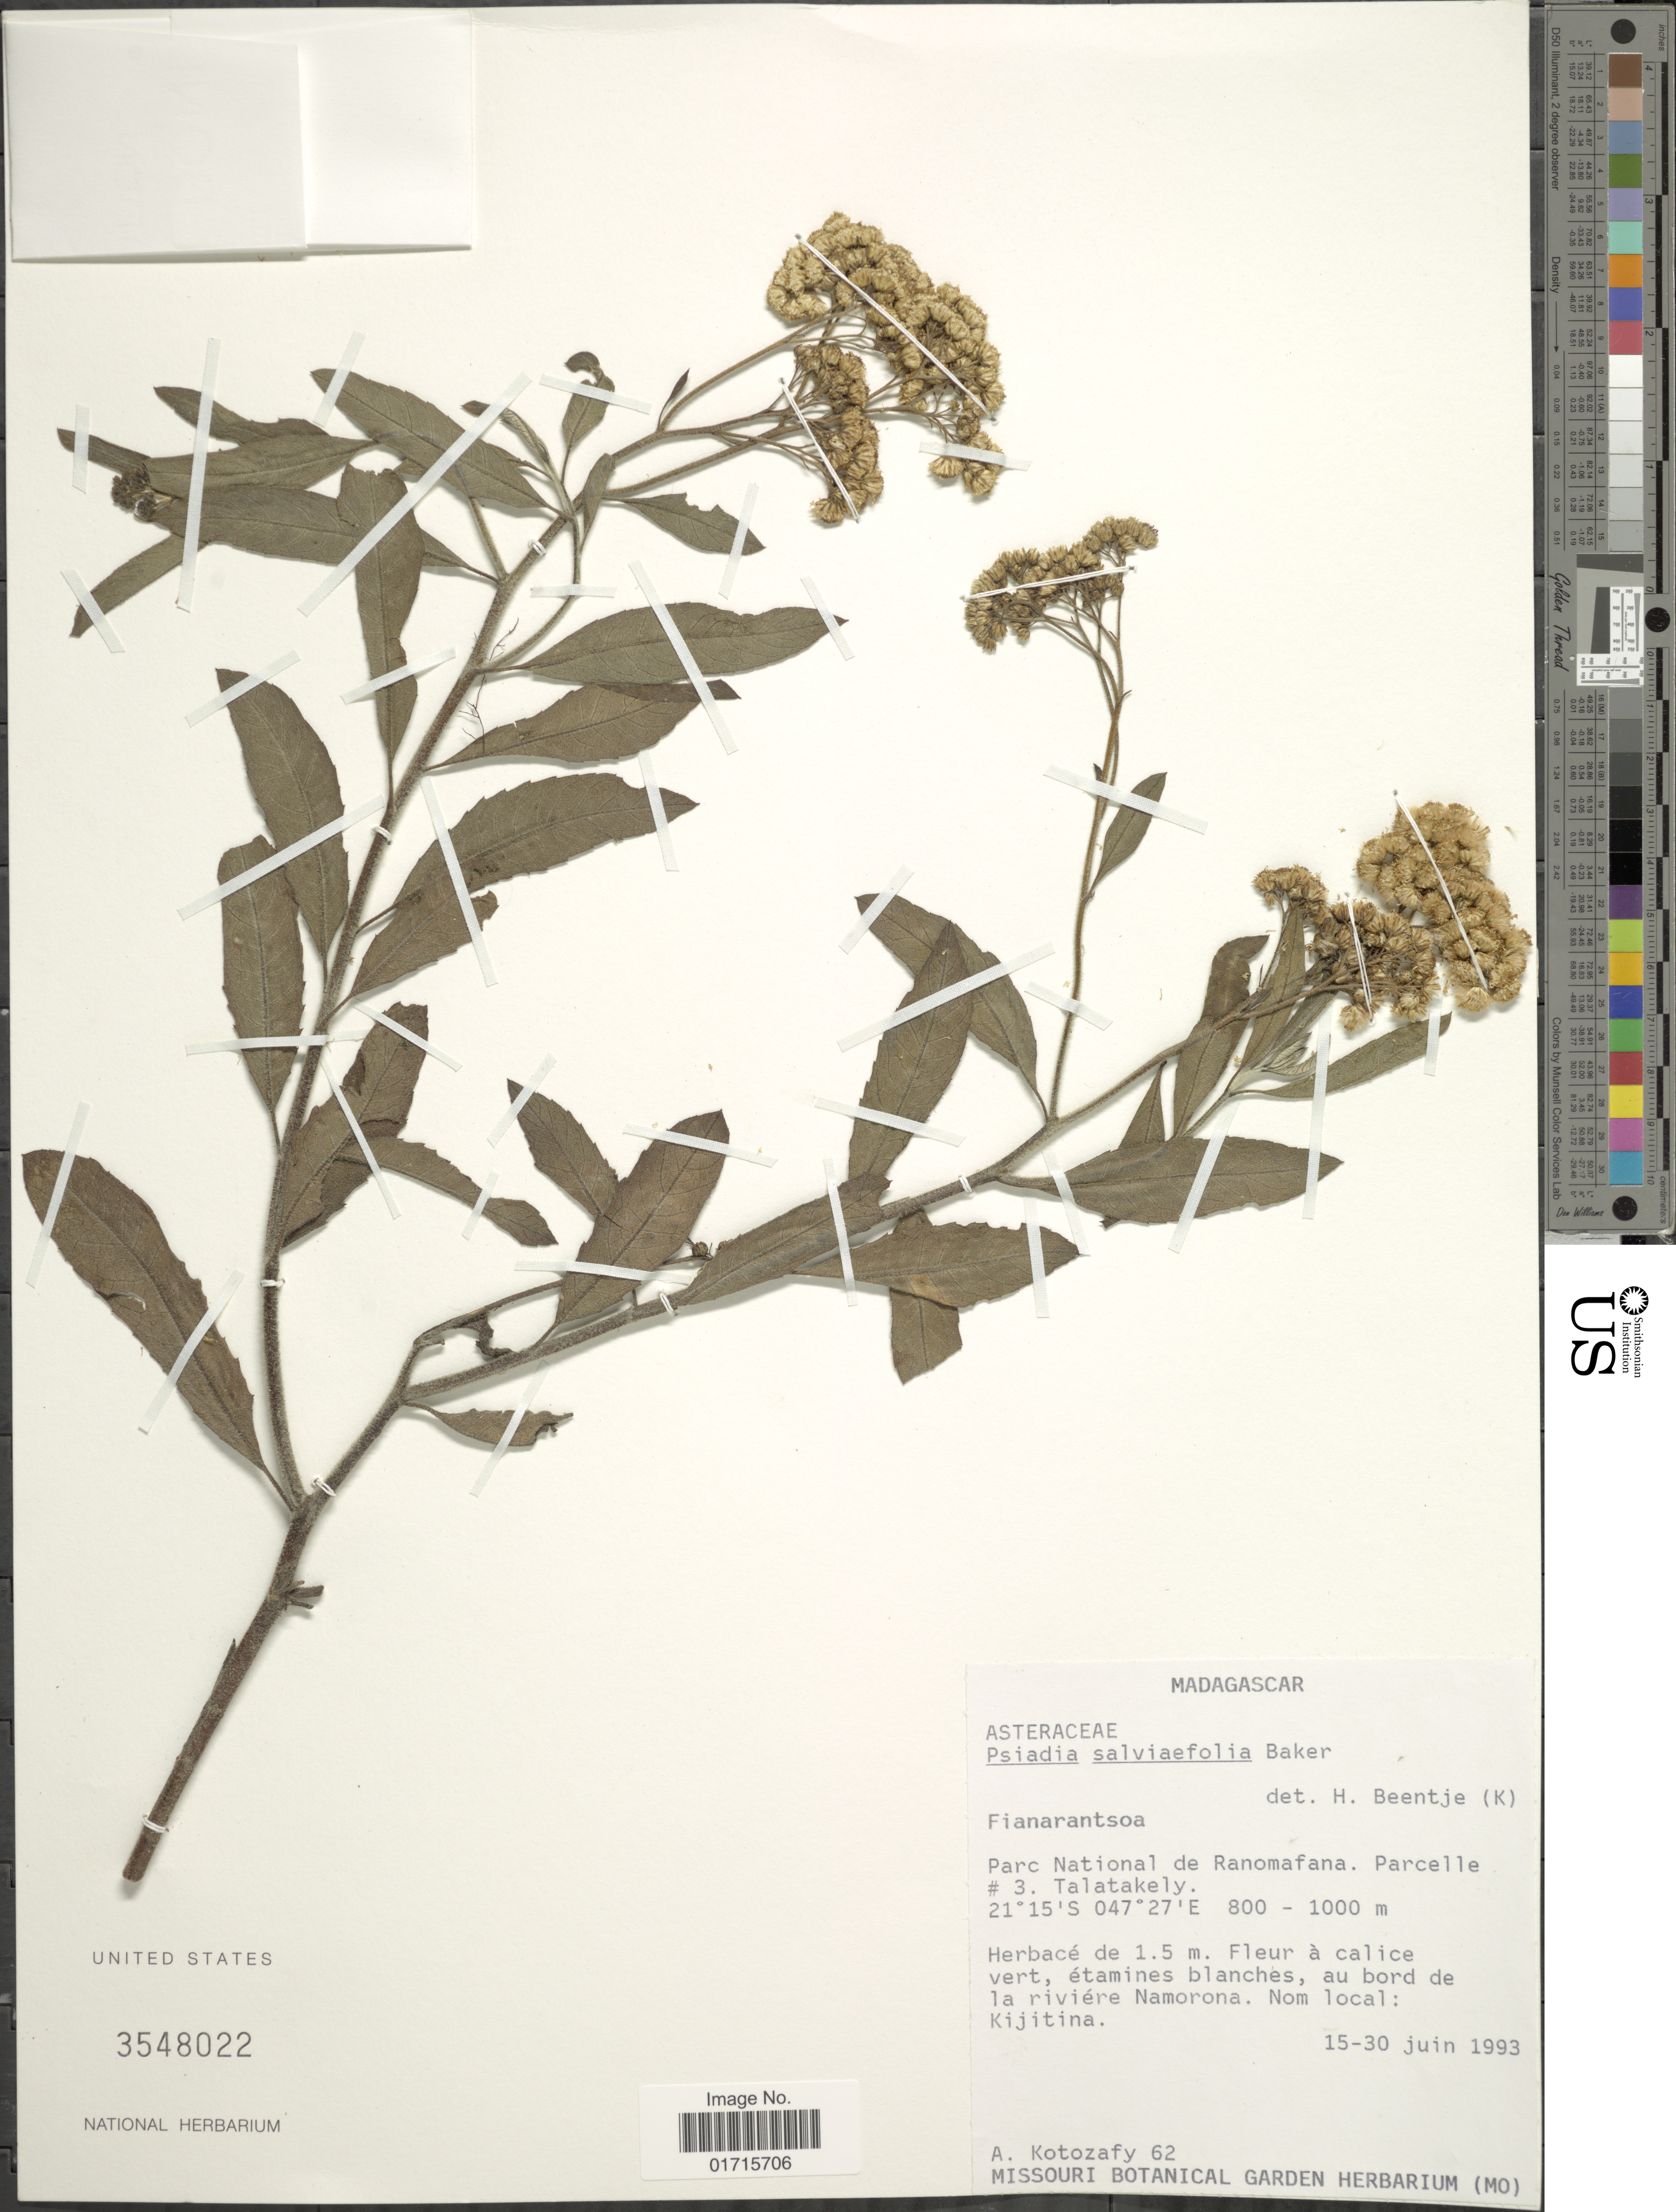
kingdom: Plantae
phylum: Tracheophyta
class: Magnoliopsida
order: Asterales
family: Asteraceae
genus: Psiadia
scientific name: Psiadia salviaefolia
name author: Baker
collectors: A. Kotozafy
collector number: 62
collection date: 1993-03-15/1993-06-30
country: Madagascar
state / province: Vatovavy Fitovinany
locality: Fianarantsoa: Parc National de Ranomafana. Parcelle #3. Talatakely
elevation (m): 800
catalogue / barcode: US 3548022